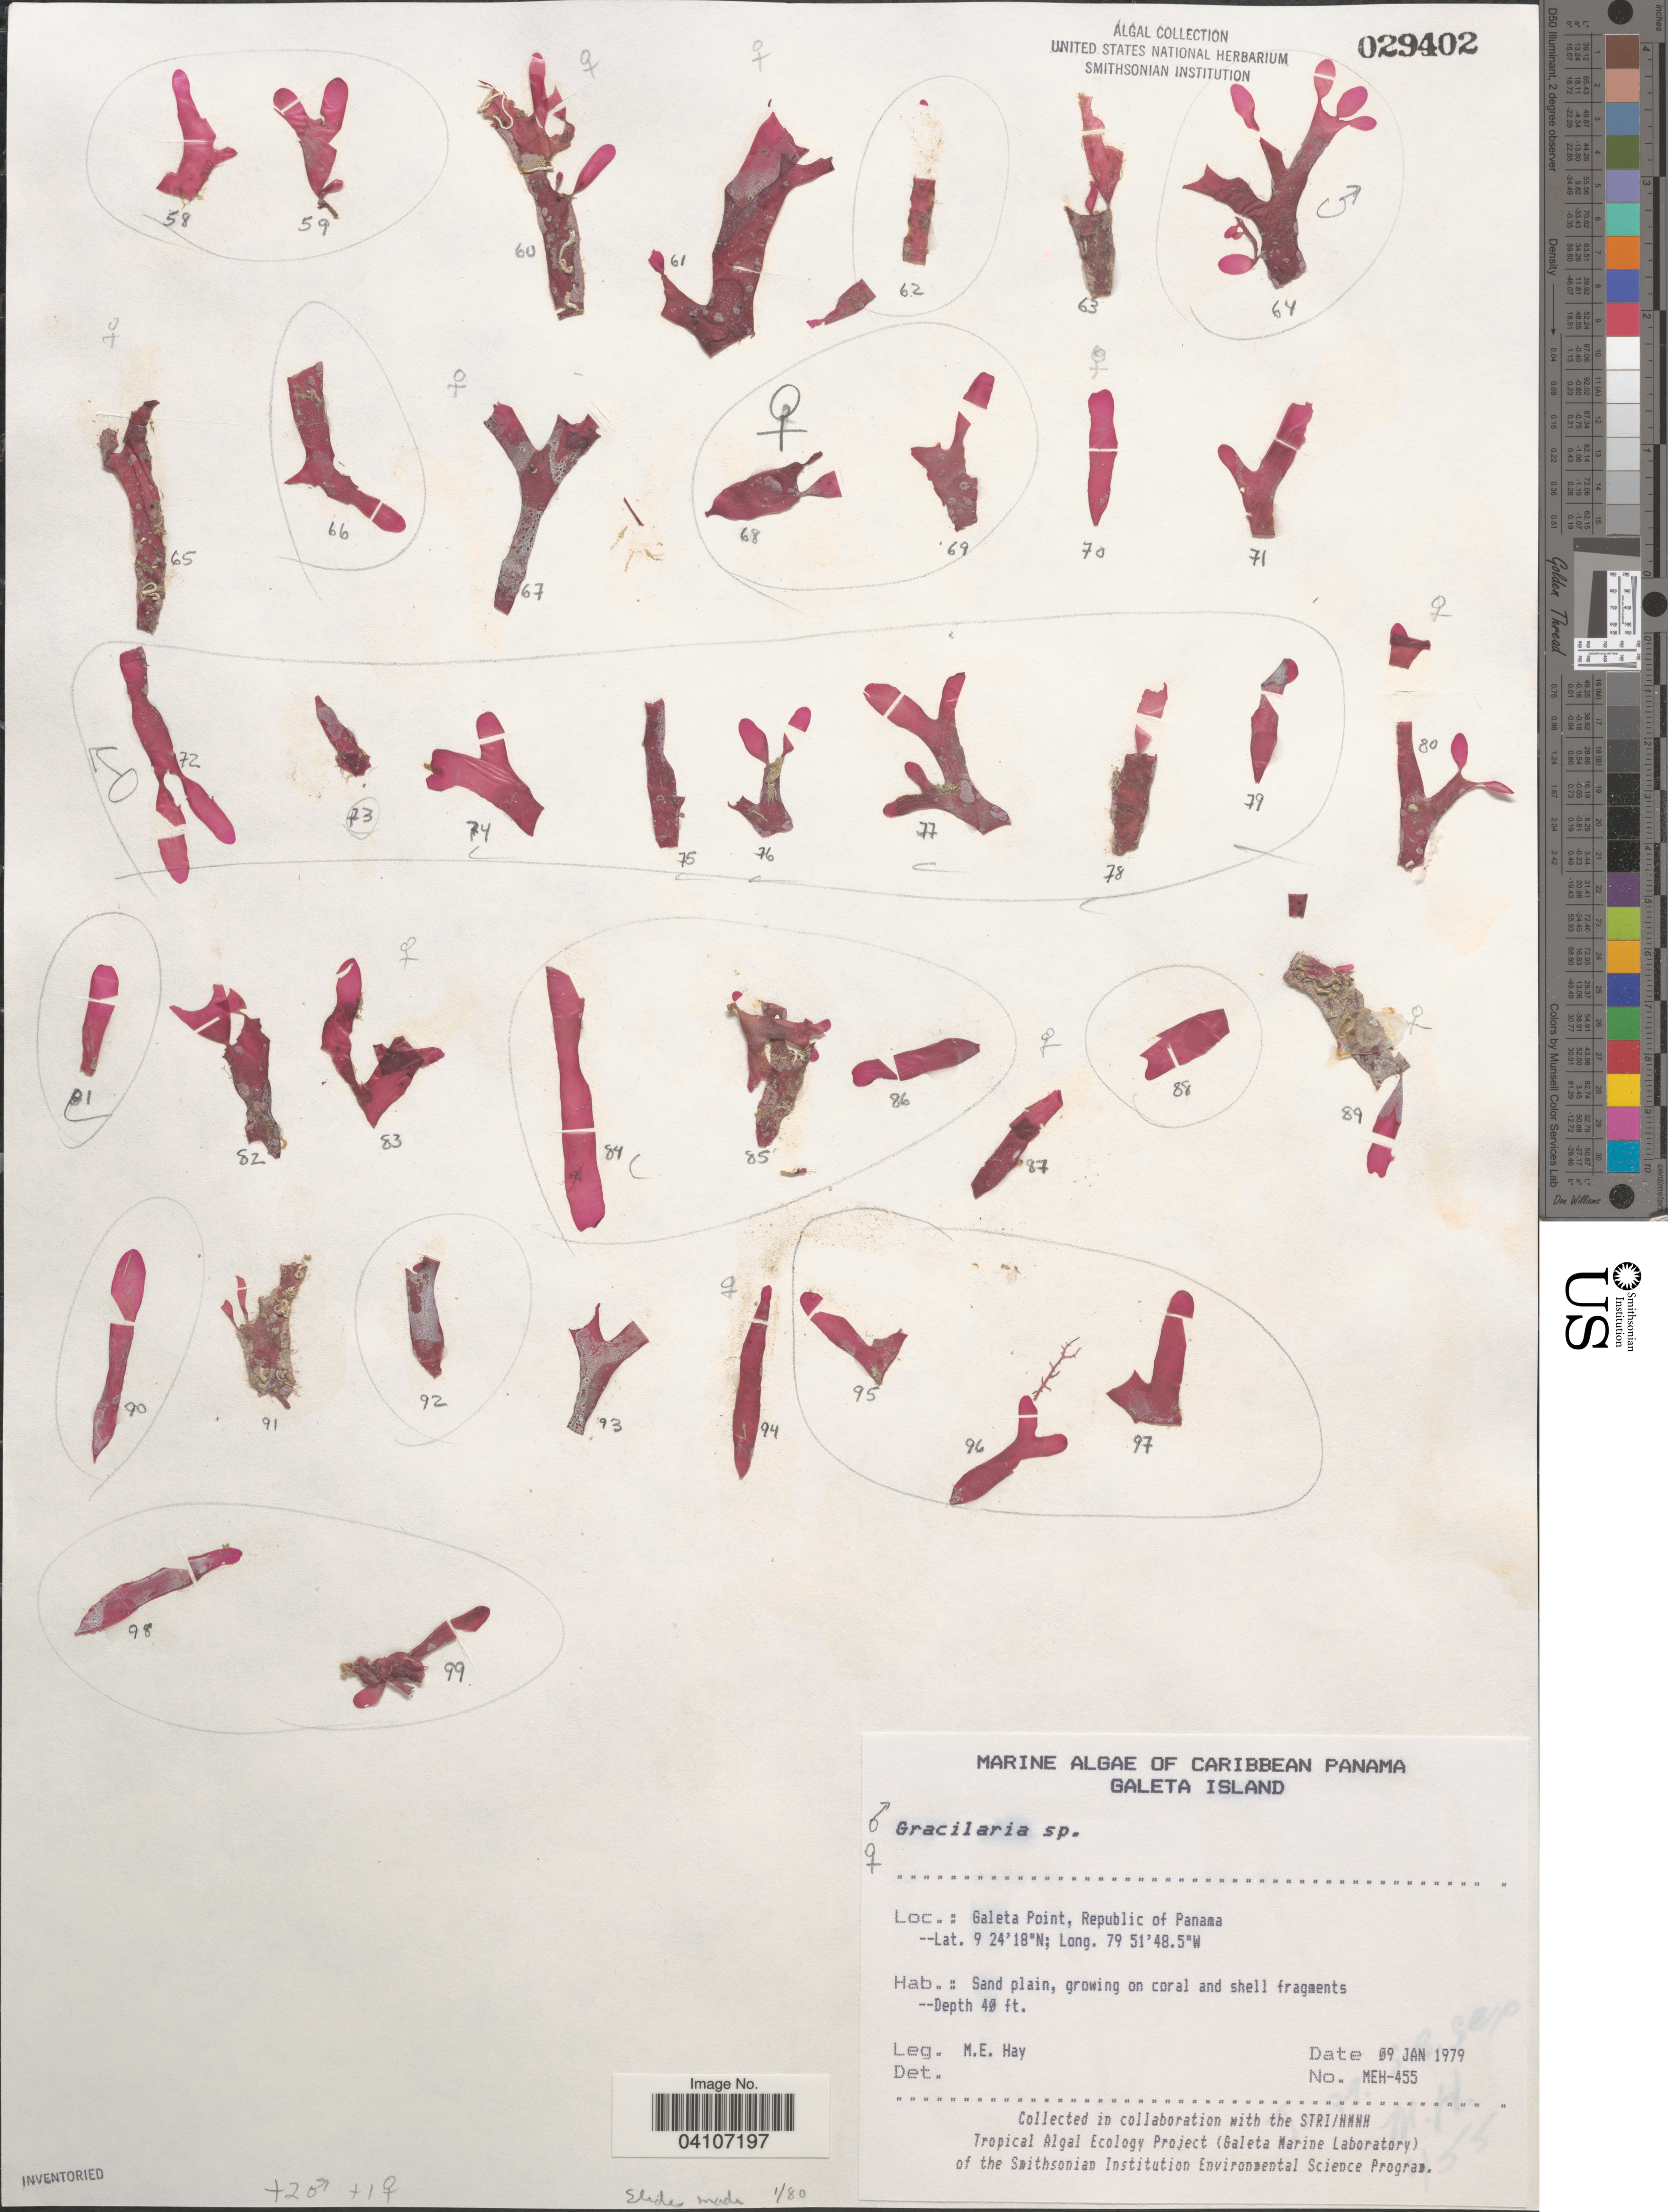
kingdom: Plantae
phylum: Rhodophyta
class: Florideophyceae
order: Gracilariales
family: Gracilariaceae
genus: Gracilaria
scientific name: Gracilaria sp.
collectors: M. E. Hay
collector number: MEH-455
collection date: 1979-01-09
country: Panama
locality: Caribbean Panama. Galeta Island. Galeta Point, Republic of Panama.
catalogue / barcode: US 29402